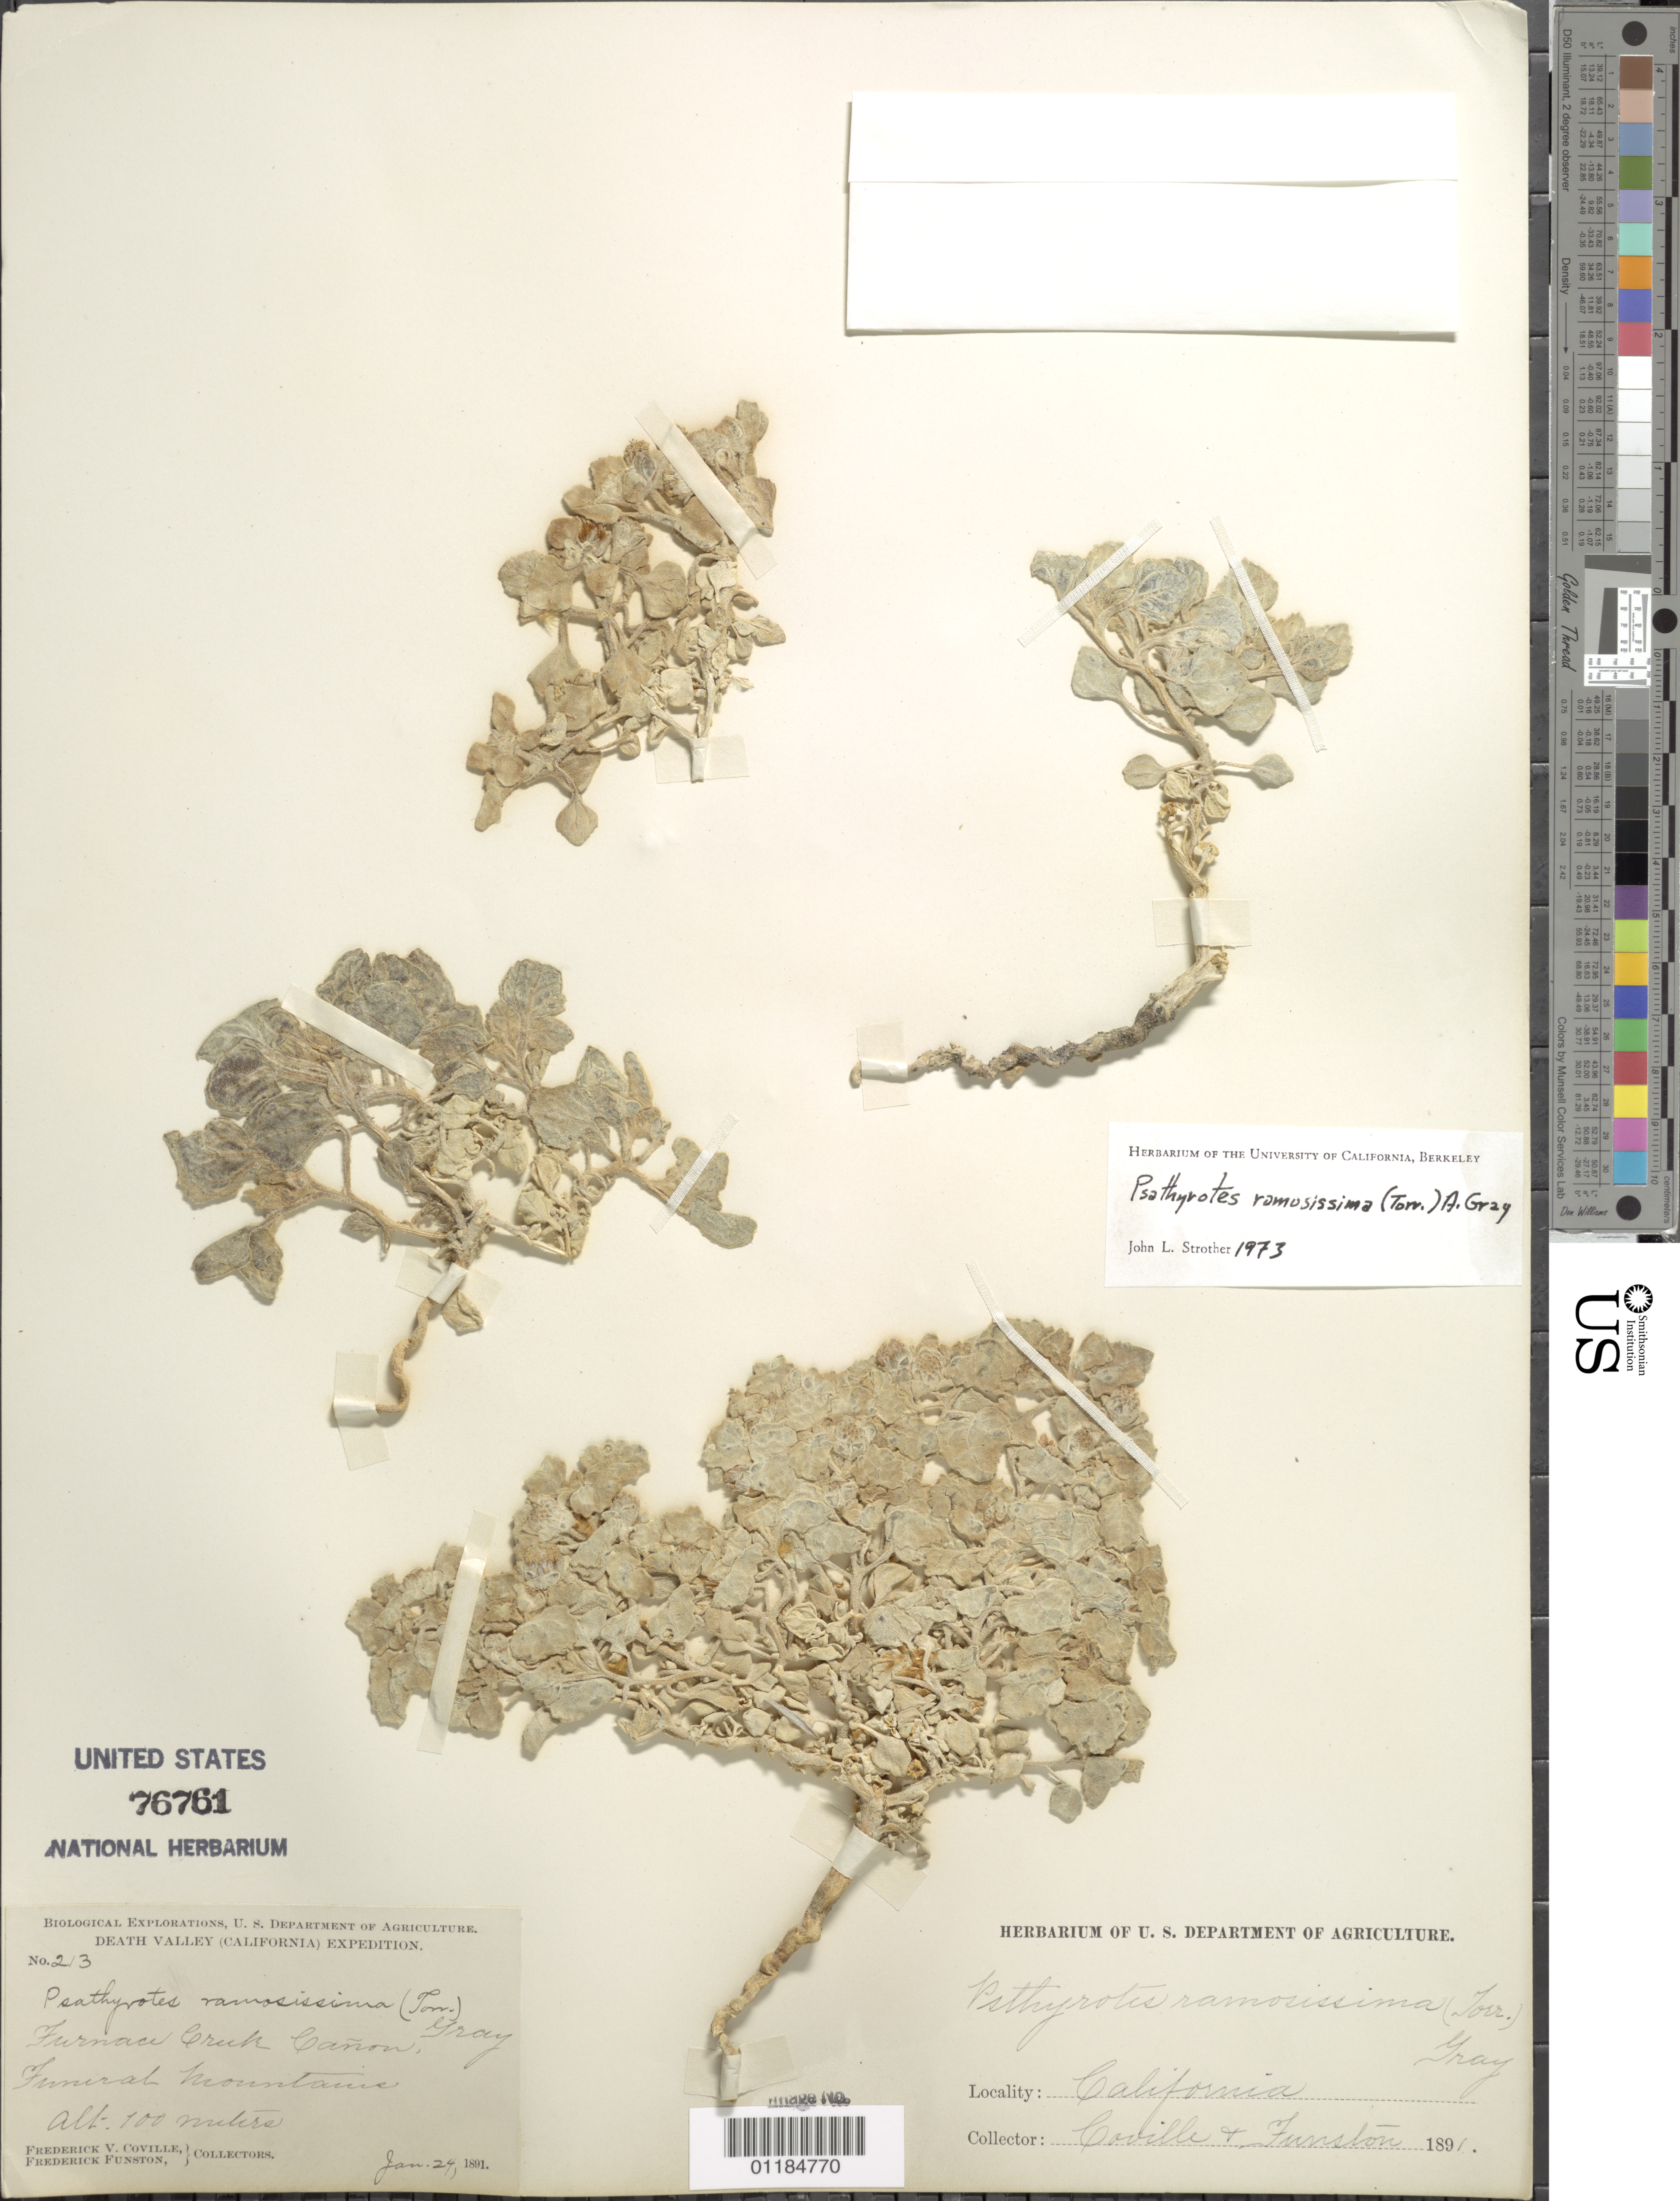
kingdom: Plantae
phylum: Tracheophyta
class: Magnoliopsida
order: Asterales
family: Asteraceae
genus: Psathyrotes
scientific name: Psathyrotes ramosissima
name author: (Torr.) A. Gray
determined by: Strother, J. L., (UC), University of California Berkeley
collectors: F. V. Coville & F. Funston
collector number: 213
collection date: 1891-01-24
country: United States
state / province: California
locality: Furnace Creek Canyon, Funeral Mountains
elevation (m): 100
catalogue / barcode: US 76761